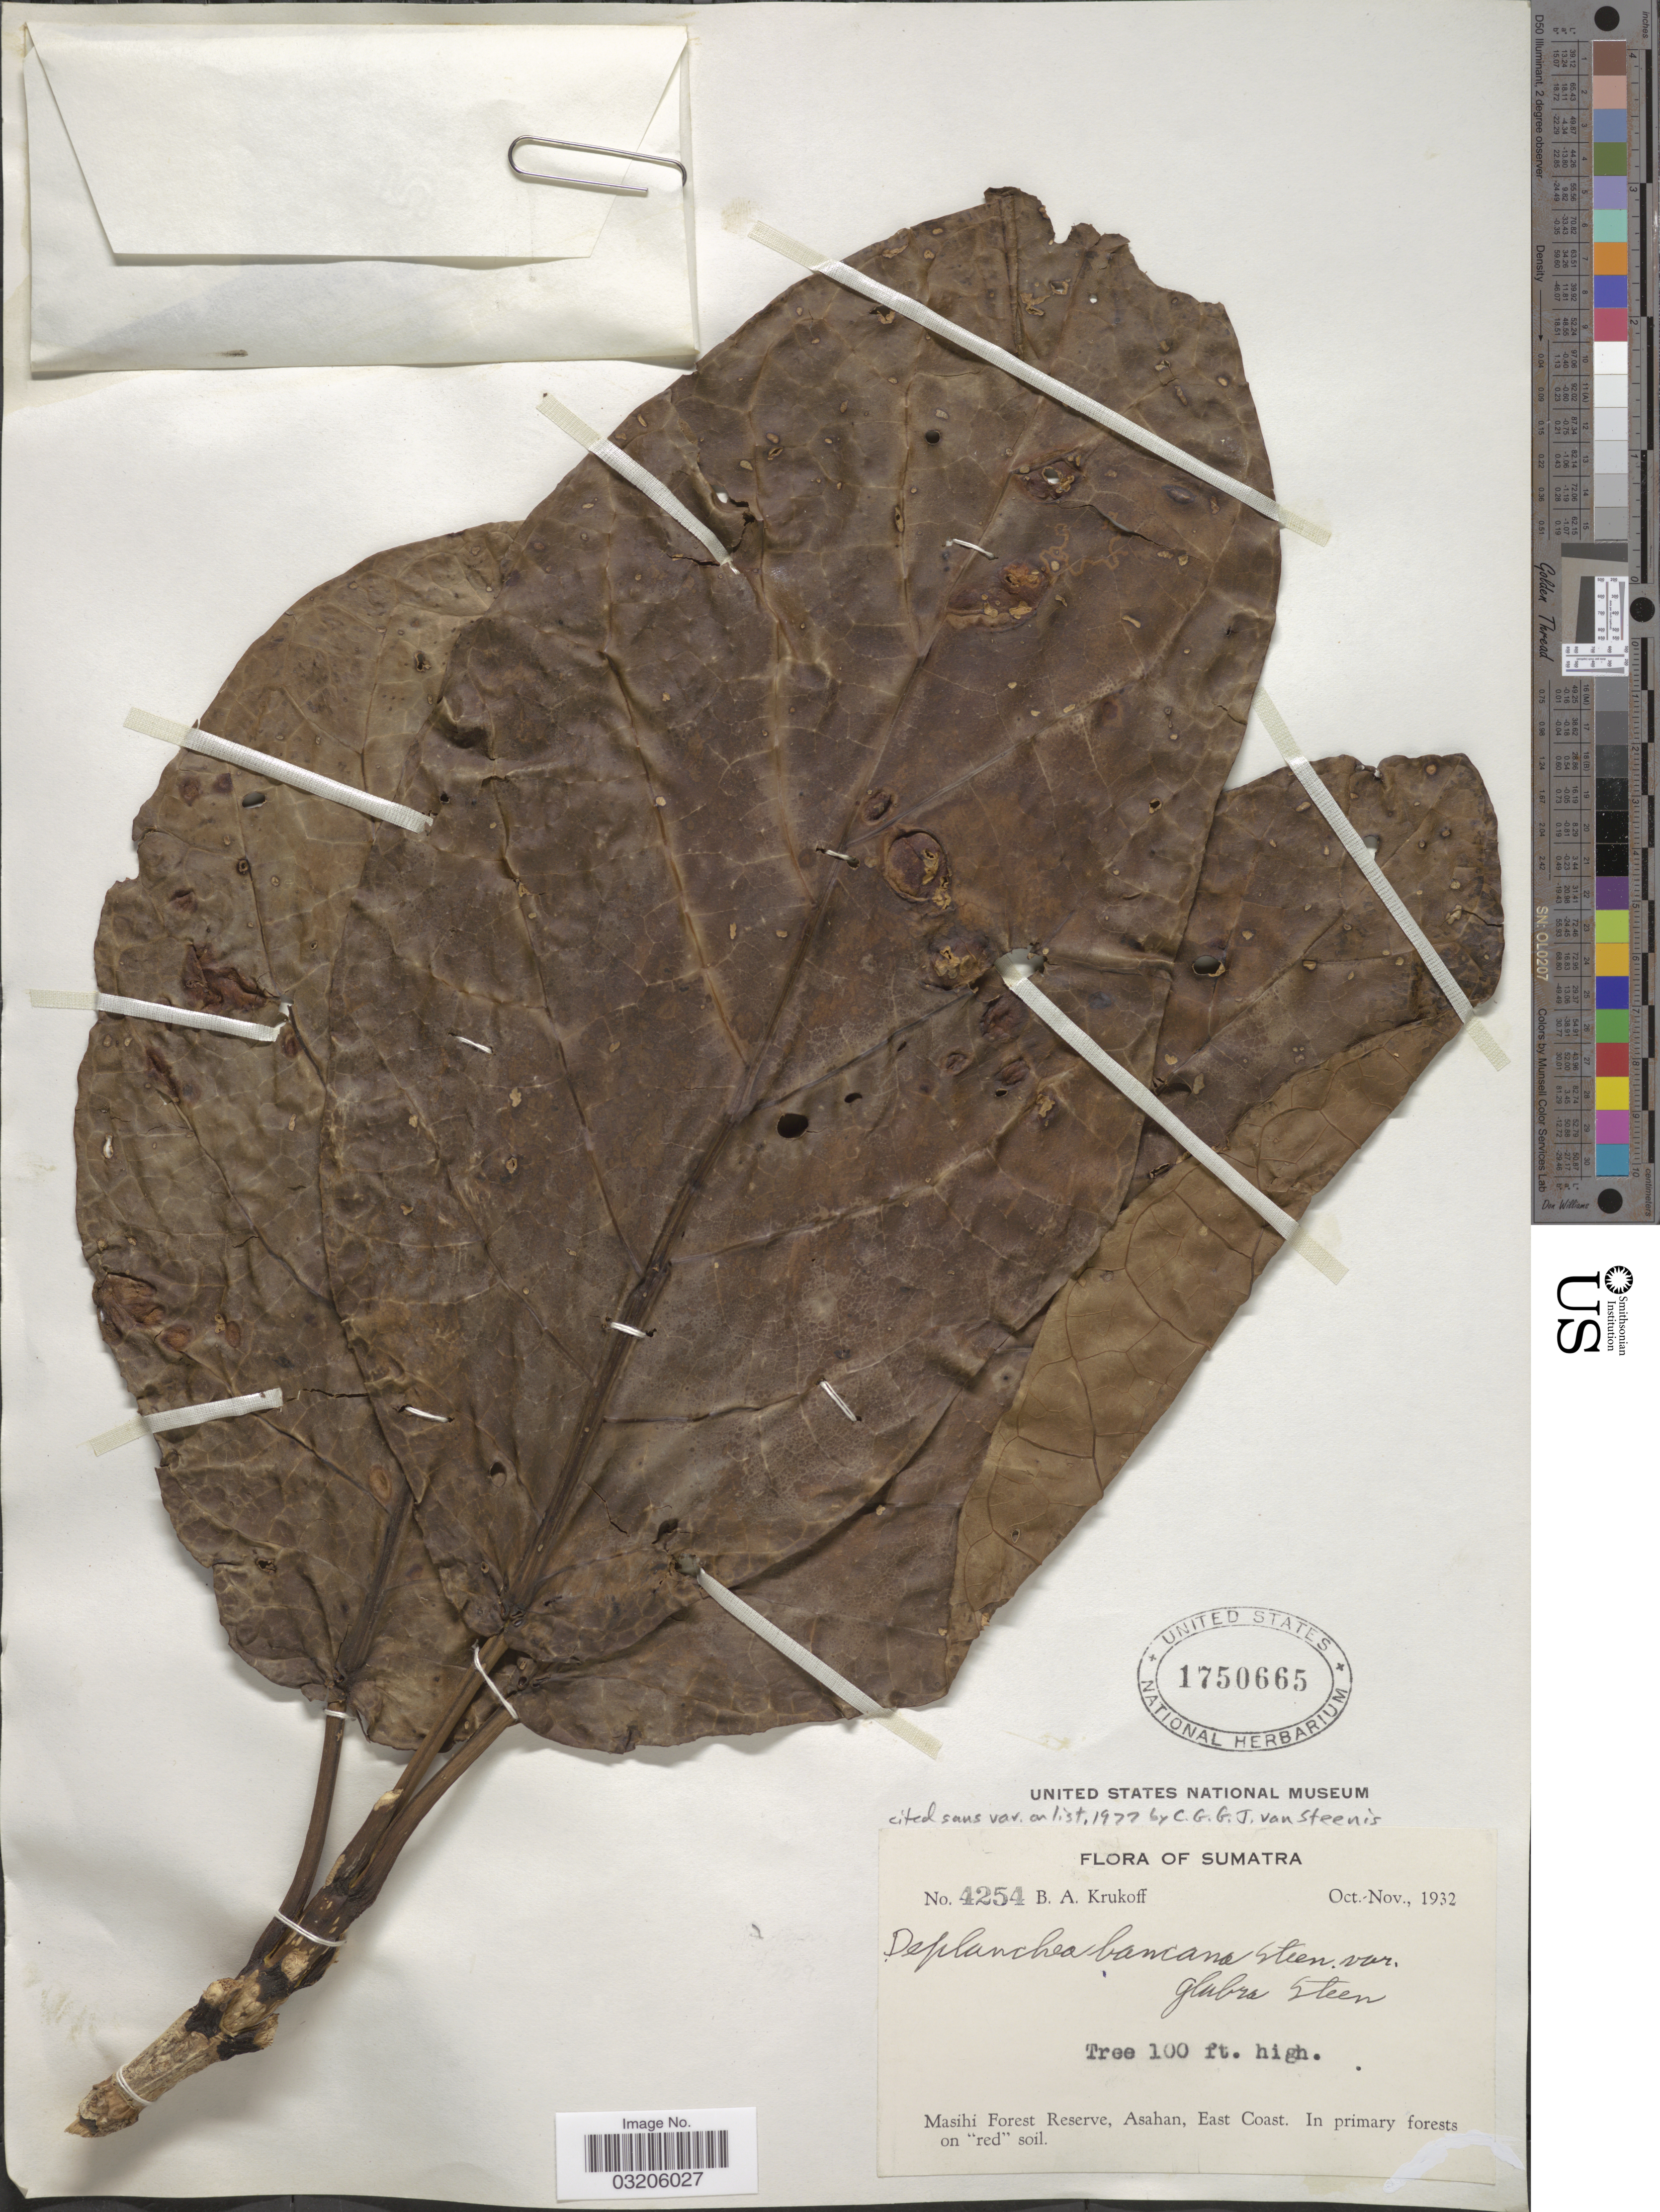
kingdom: Plantae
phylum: Tracheophyta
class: Magnoliopsida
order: Lamiales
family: Bignoniaceae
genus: Deplanchea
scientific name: Deplanchea bancana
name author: (Scheff.) Steenis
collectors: B. A. Krukoff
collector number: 4254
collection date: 1932-10/1932-11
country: Indonesia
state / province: Sumatra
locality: Masihi Forest Reserve, Asahan, East Coast. In primary forests.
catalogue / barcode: US 1750665